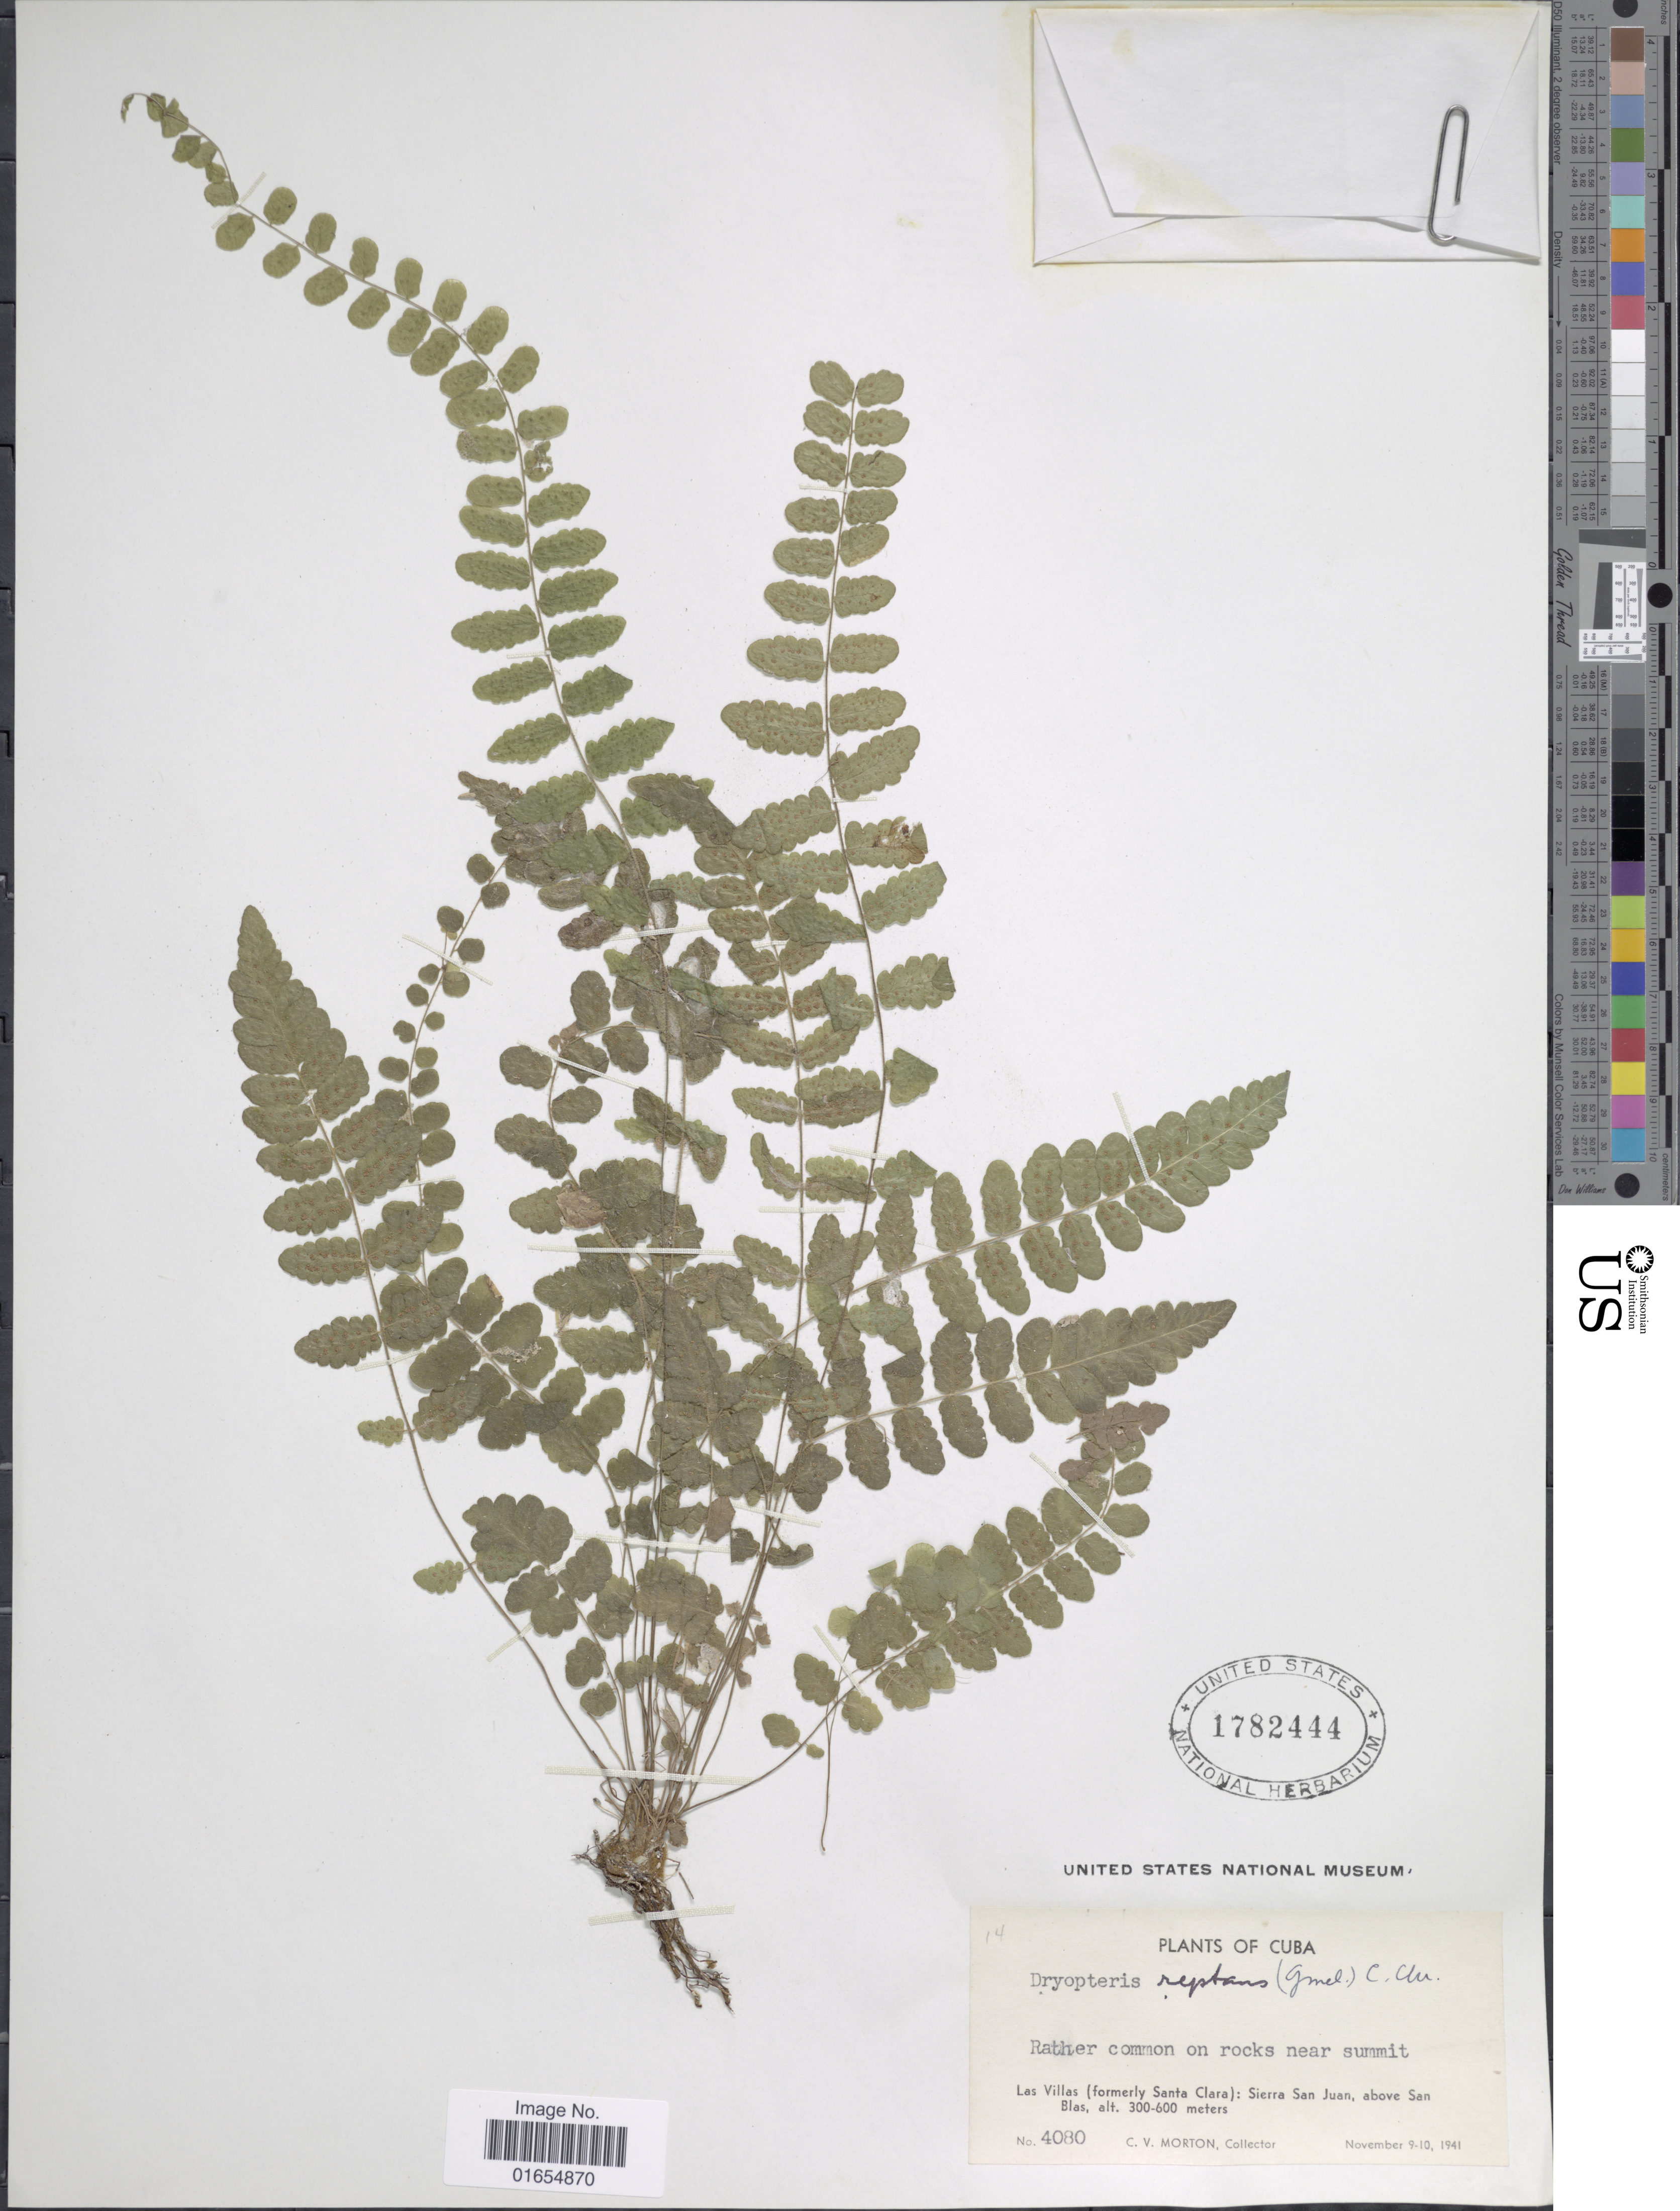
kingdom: Plantae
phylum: Tracheophyta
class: Polypodiopsida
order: Polypodiales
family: Thelypteridaceae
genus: Goniopteris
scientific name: Goniopteris reptans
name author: (J.F. Gmel.) C. Presl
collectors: C. V. Morton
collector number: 4080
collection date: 1941-11-09/1941-11-10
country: Cuba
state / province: Las Villas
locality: Sierra San Juan, above San Blas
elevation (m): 300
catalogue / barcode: US 1782444